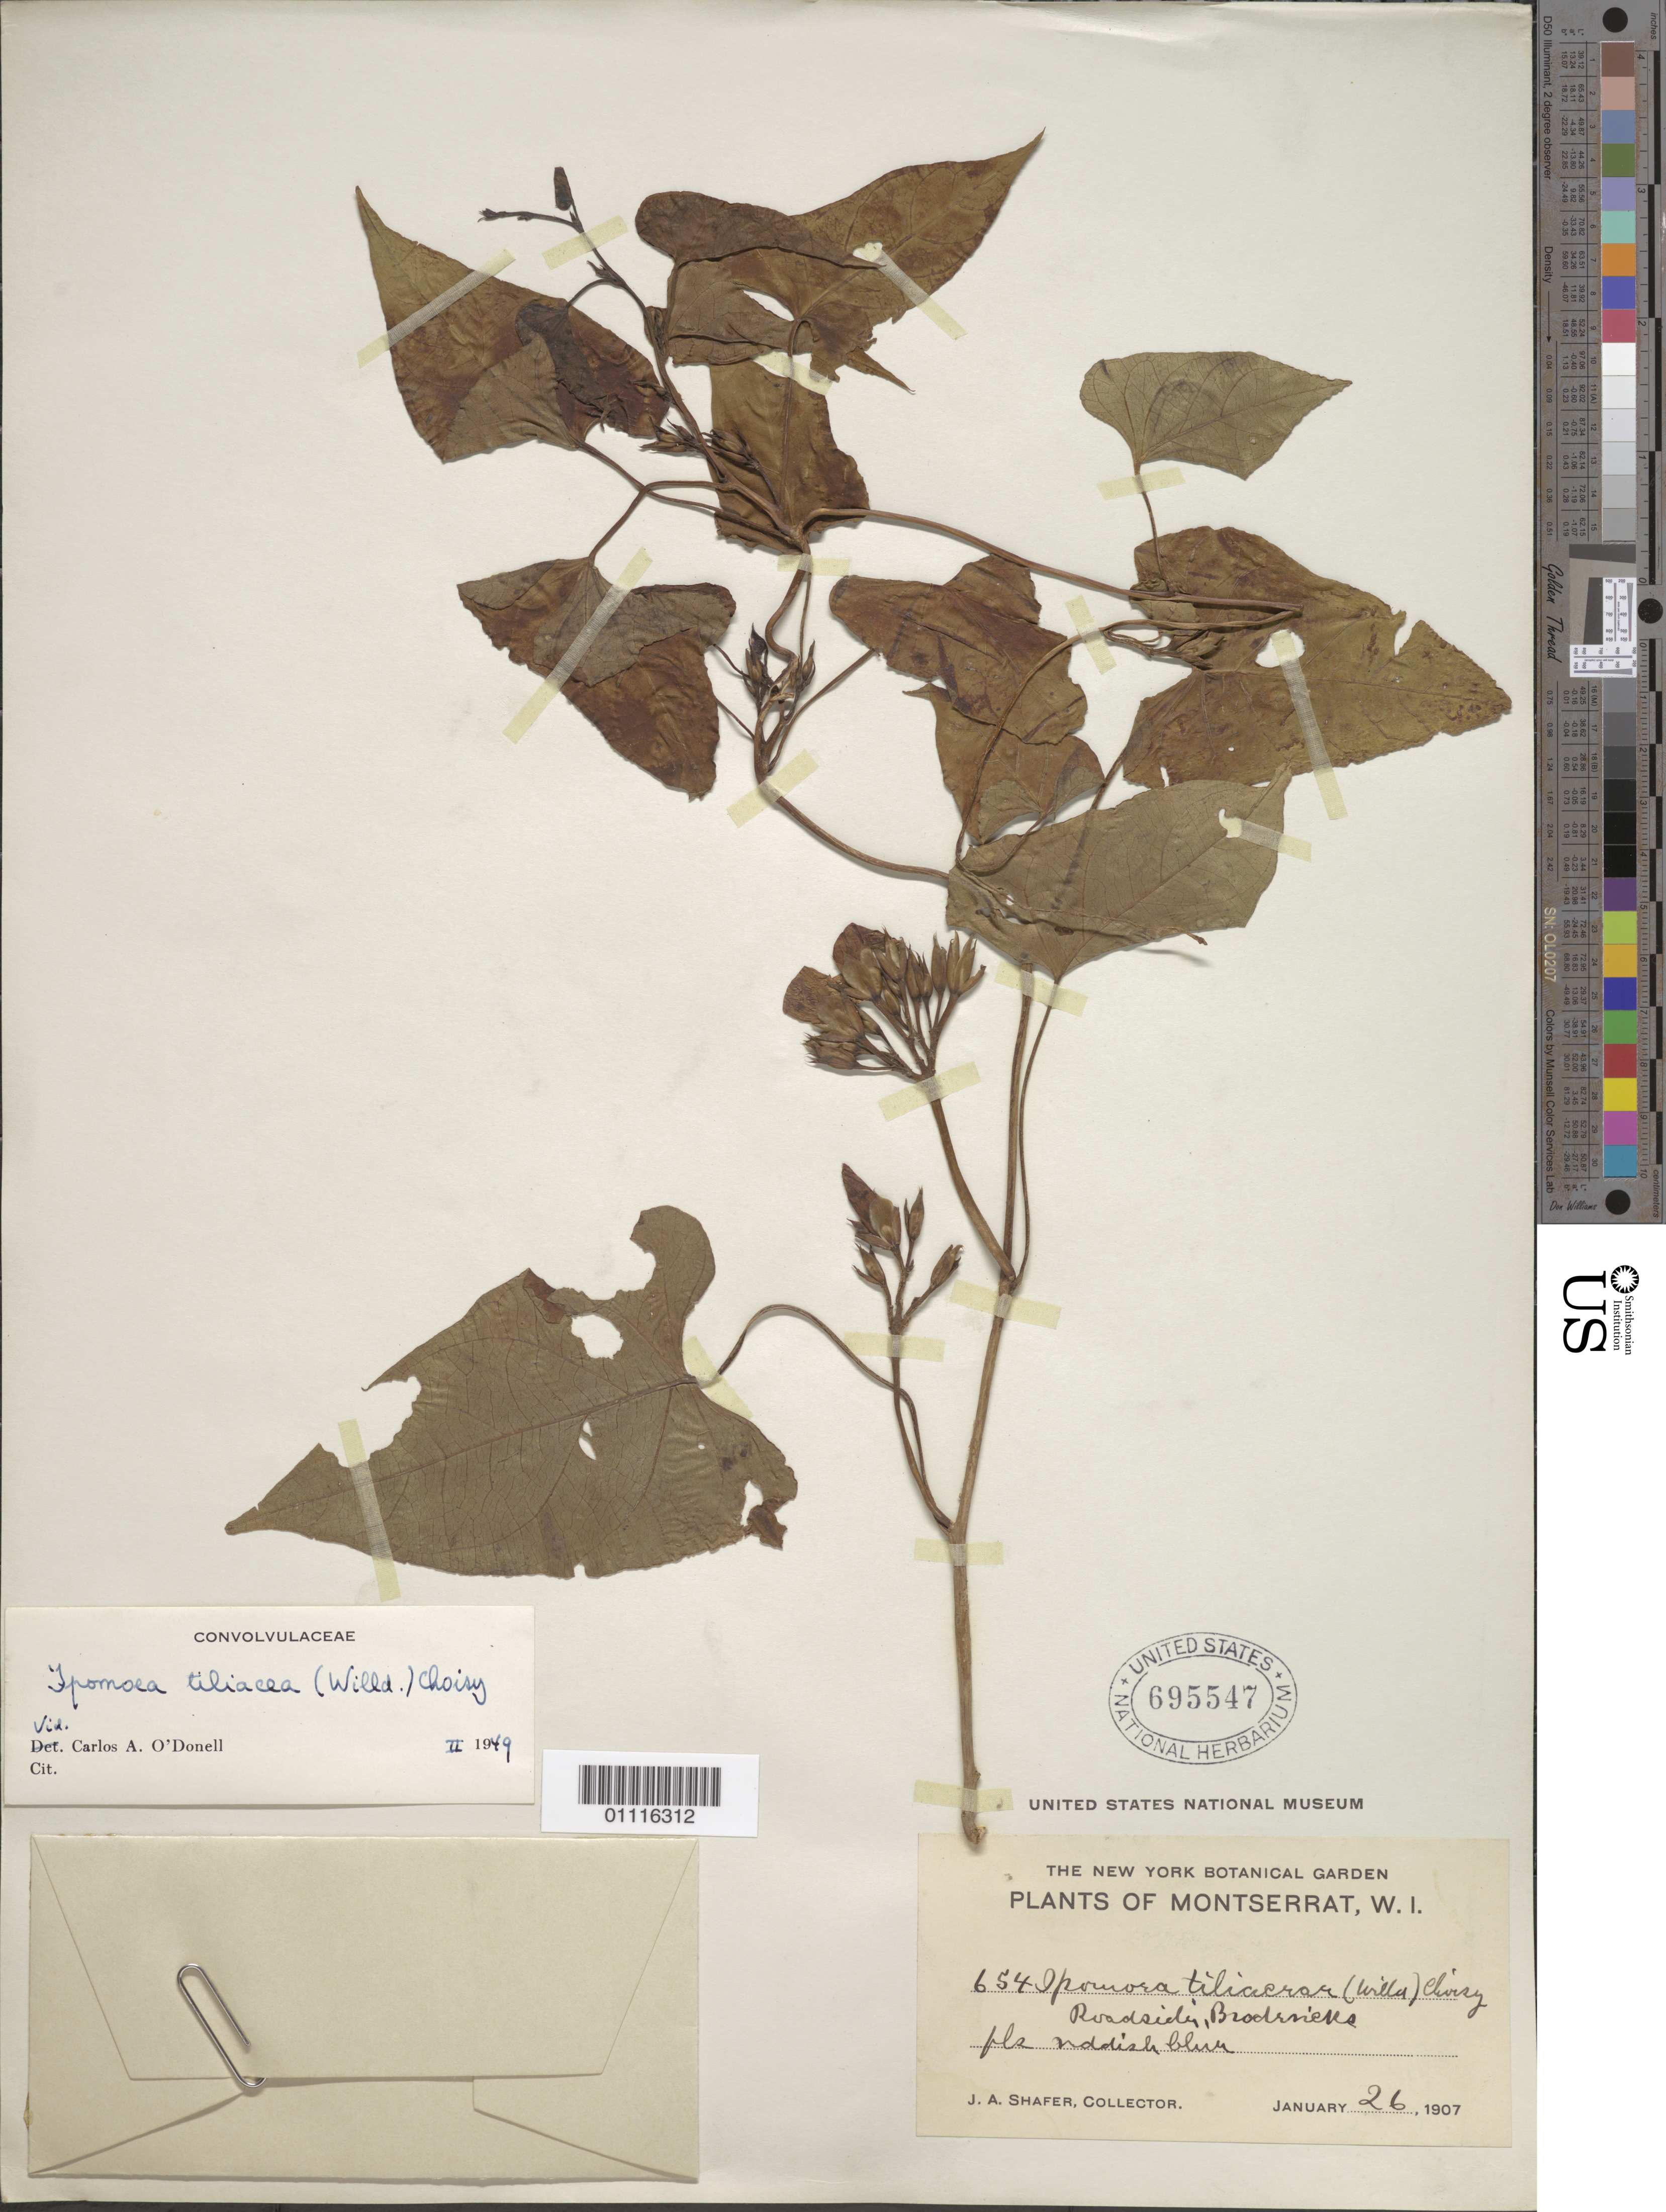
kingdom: Plantae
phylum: Tracheophyta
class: Magnoliopsida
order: Solanales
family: Convolvulaceae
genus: Ipomoea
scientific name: Ipomoea tiliacea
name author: (Willd.) Choisy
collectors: J. A. Shafer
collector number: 654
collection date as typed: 26 Jan 1907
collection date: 1907-01-26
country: Montserrat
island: Montserrat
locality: Roadside; Brodericks.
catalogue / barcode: US 695547